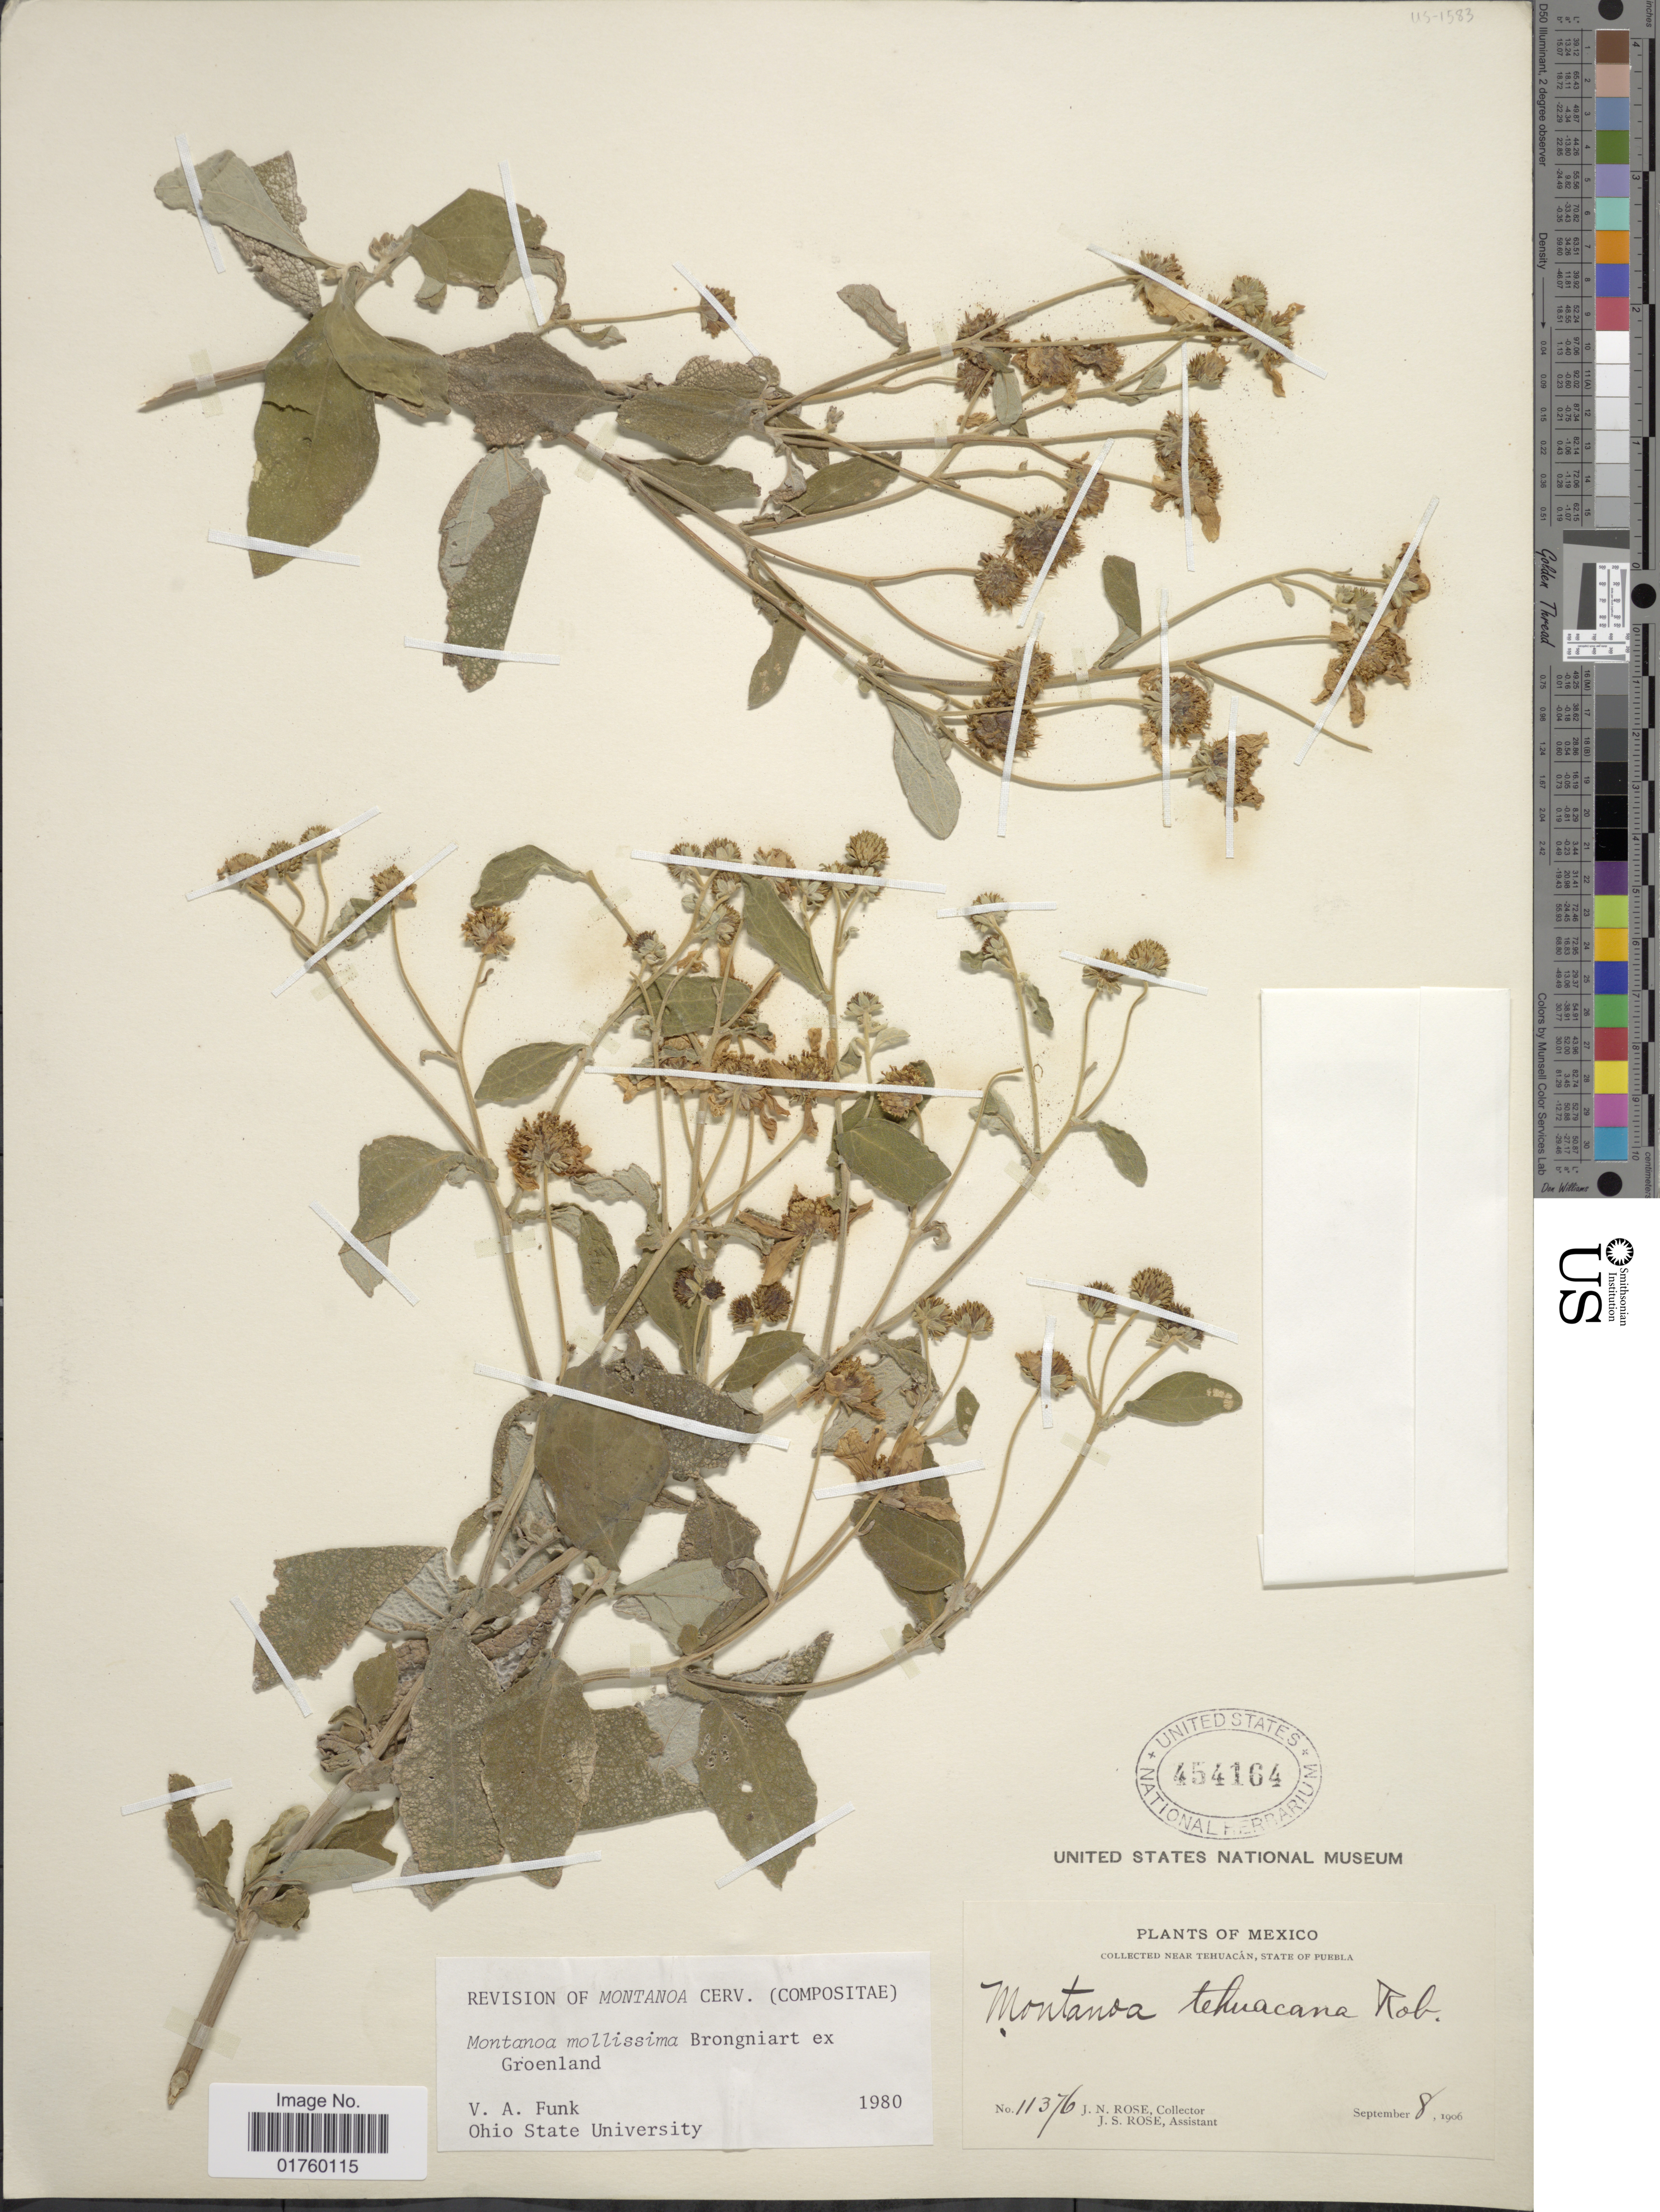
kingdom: Plantae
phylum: Tracheophyta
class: Magnoliopsida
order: Asterales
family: Asteraceae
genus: Montanoa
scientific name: Montanoa mollissima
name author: Brongn. ex Groenland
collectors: J. N. Rose & J. S. Rose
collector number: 11376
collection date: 1906-09-08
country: Mexico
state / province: Puebla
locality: Near Tehuacan.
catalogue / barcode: US 454164